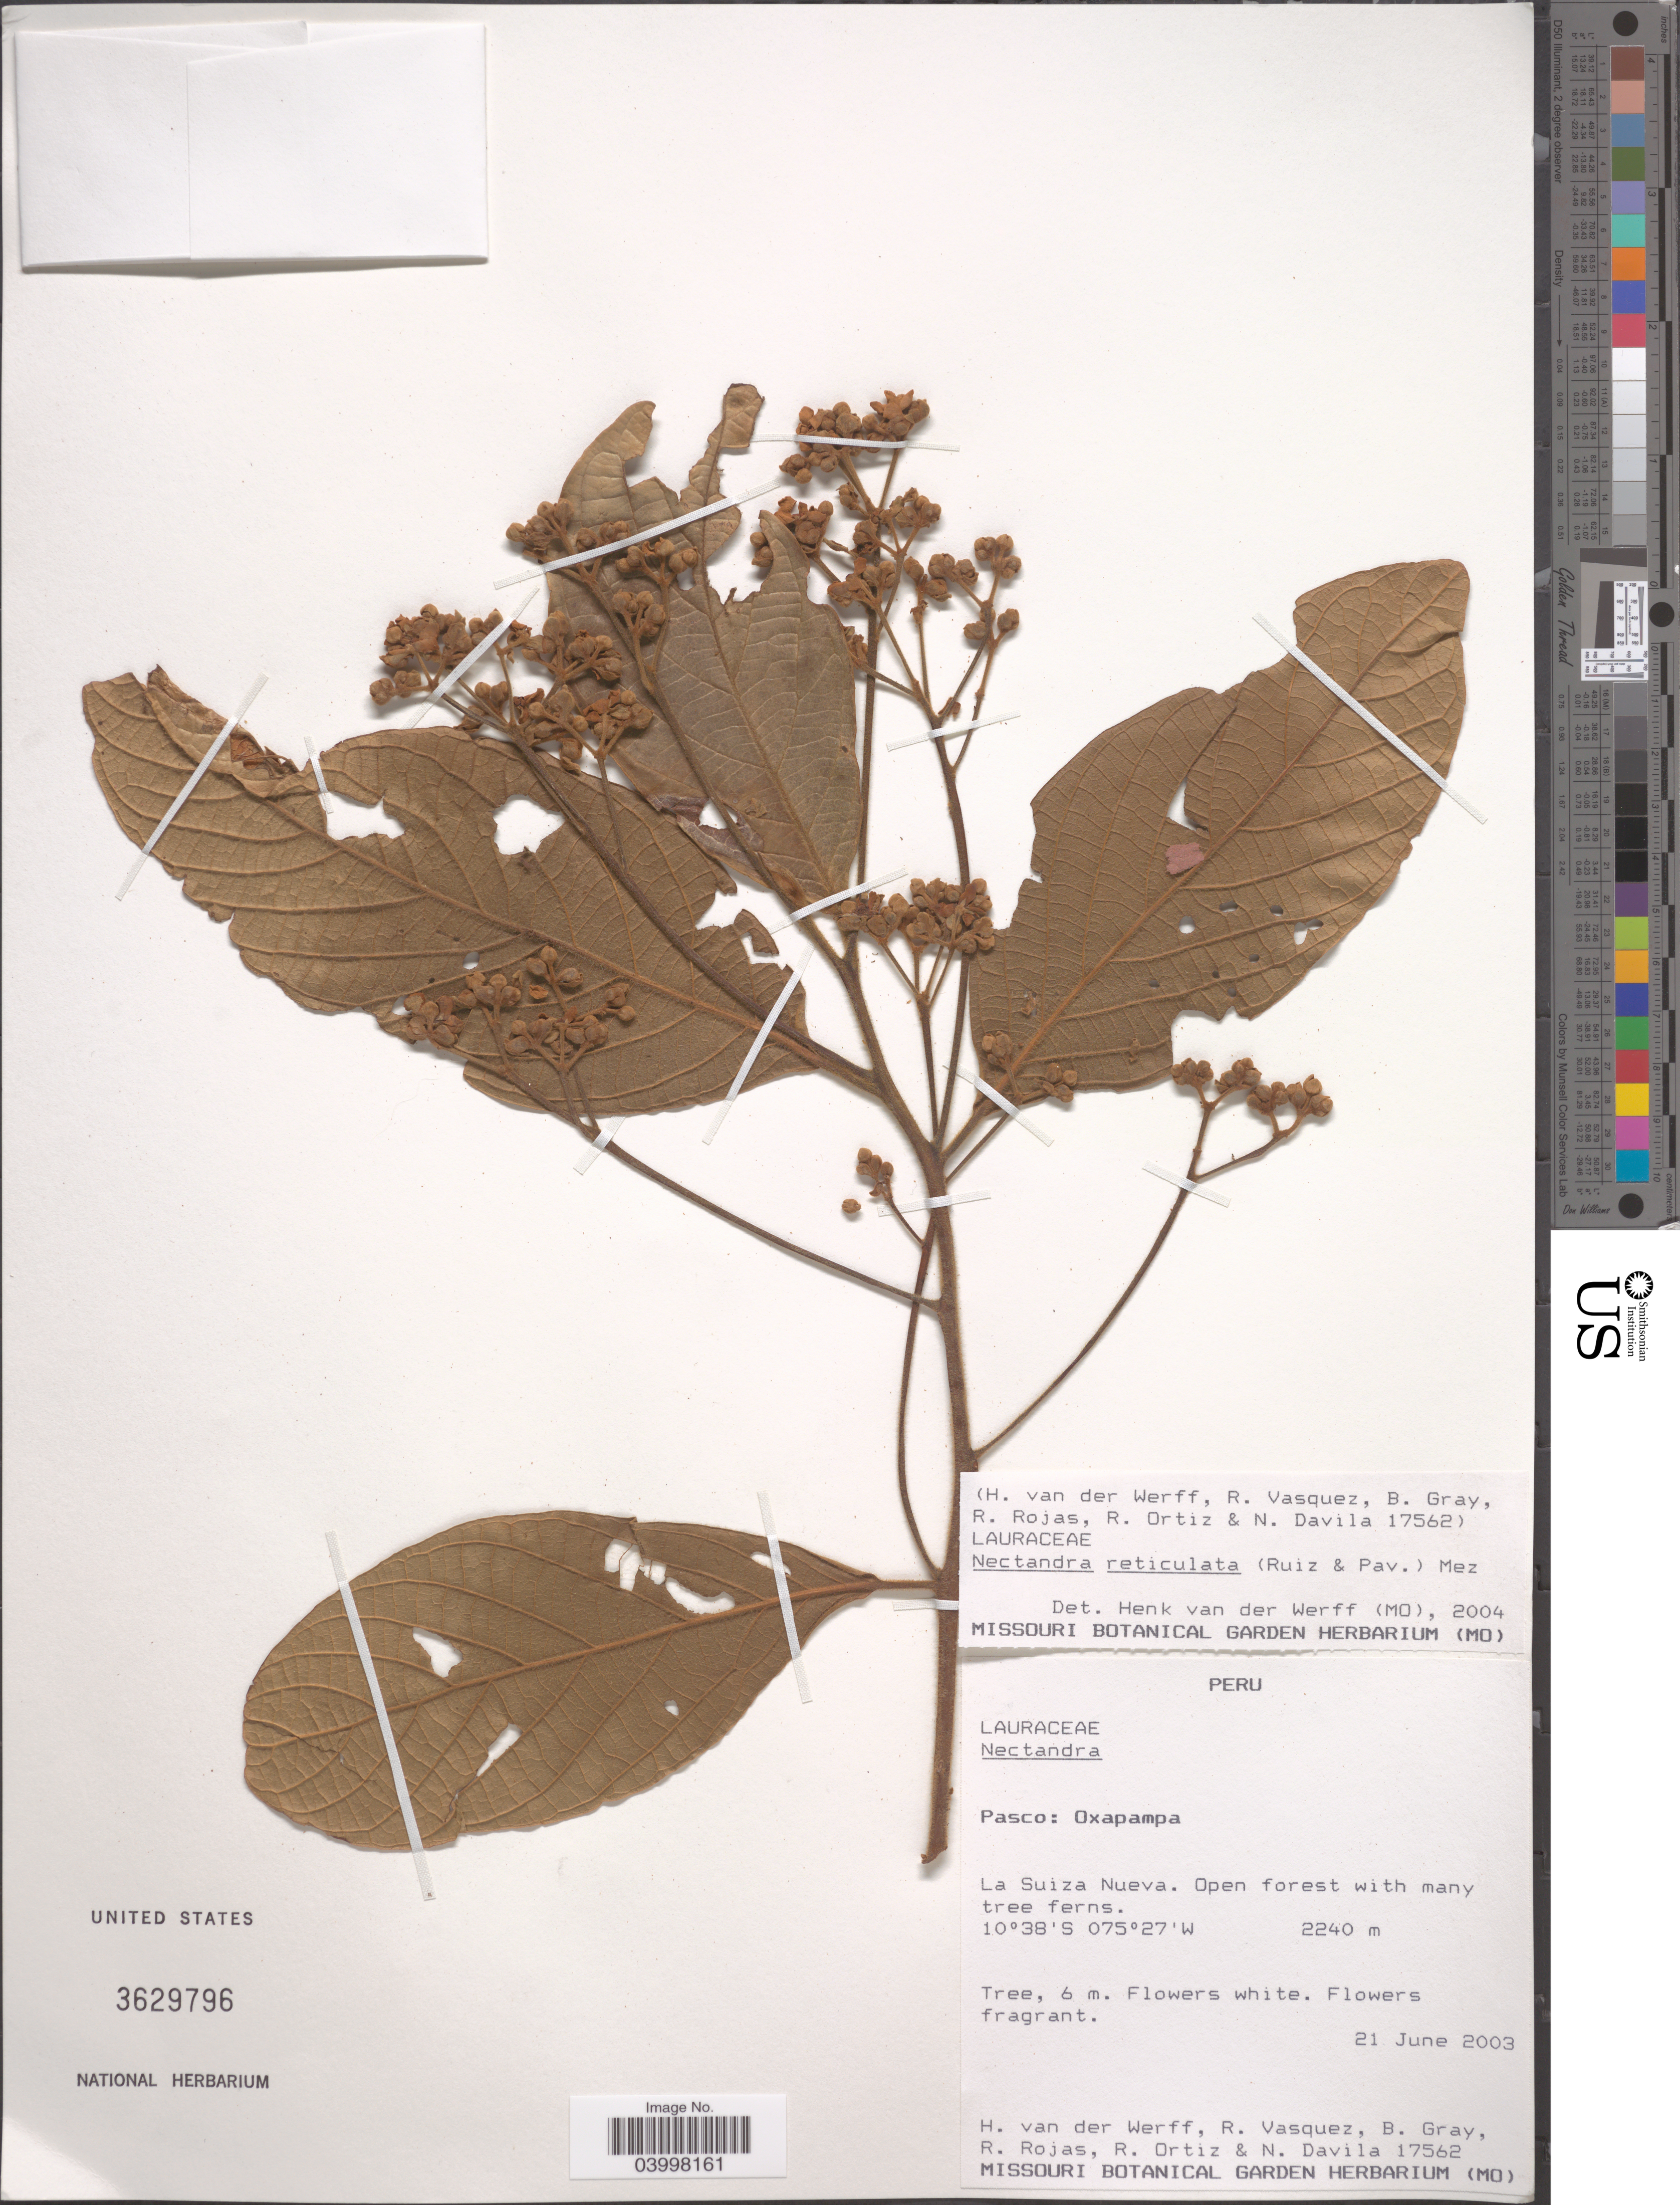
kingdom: Plantae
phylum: Tracheophyta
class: Magnoliopsida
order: Laurales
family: Lauraceae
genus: Nectandra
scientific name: Nectandra reticulata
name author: (Ruiz & Pav.) Mez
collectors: H. van der Werff, R. Vasquez, B. Gray, R. Rojas & et al.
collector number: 17562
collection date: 2003-06-21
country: Peru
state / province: Pasco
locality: Oxapampa. La Suiza Nueva.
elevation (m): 2240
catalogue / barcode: US 3629796